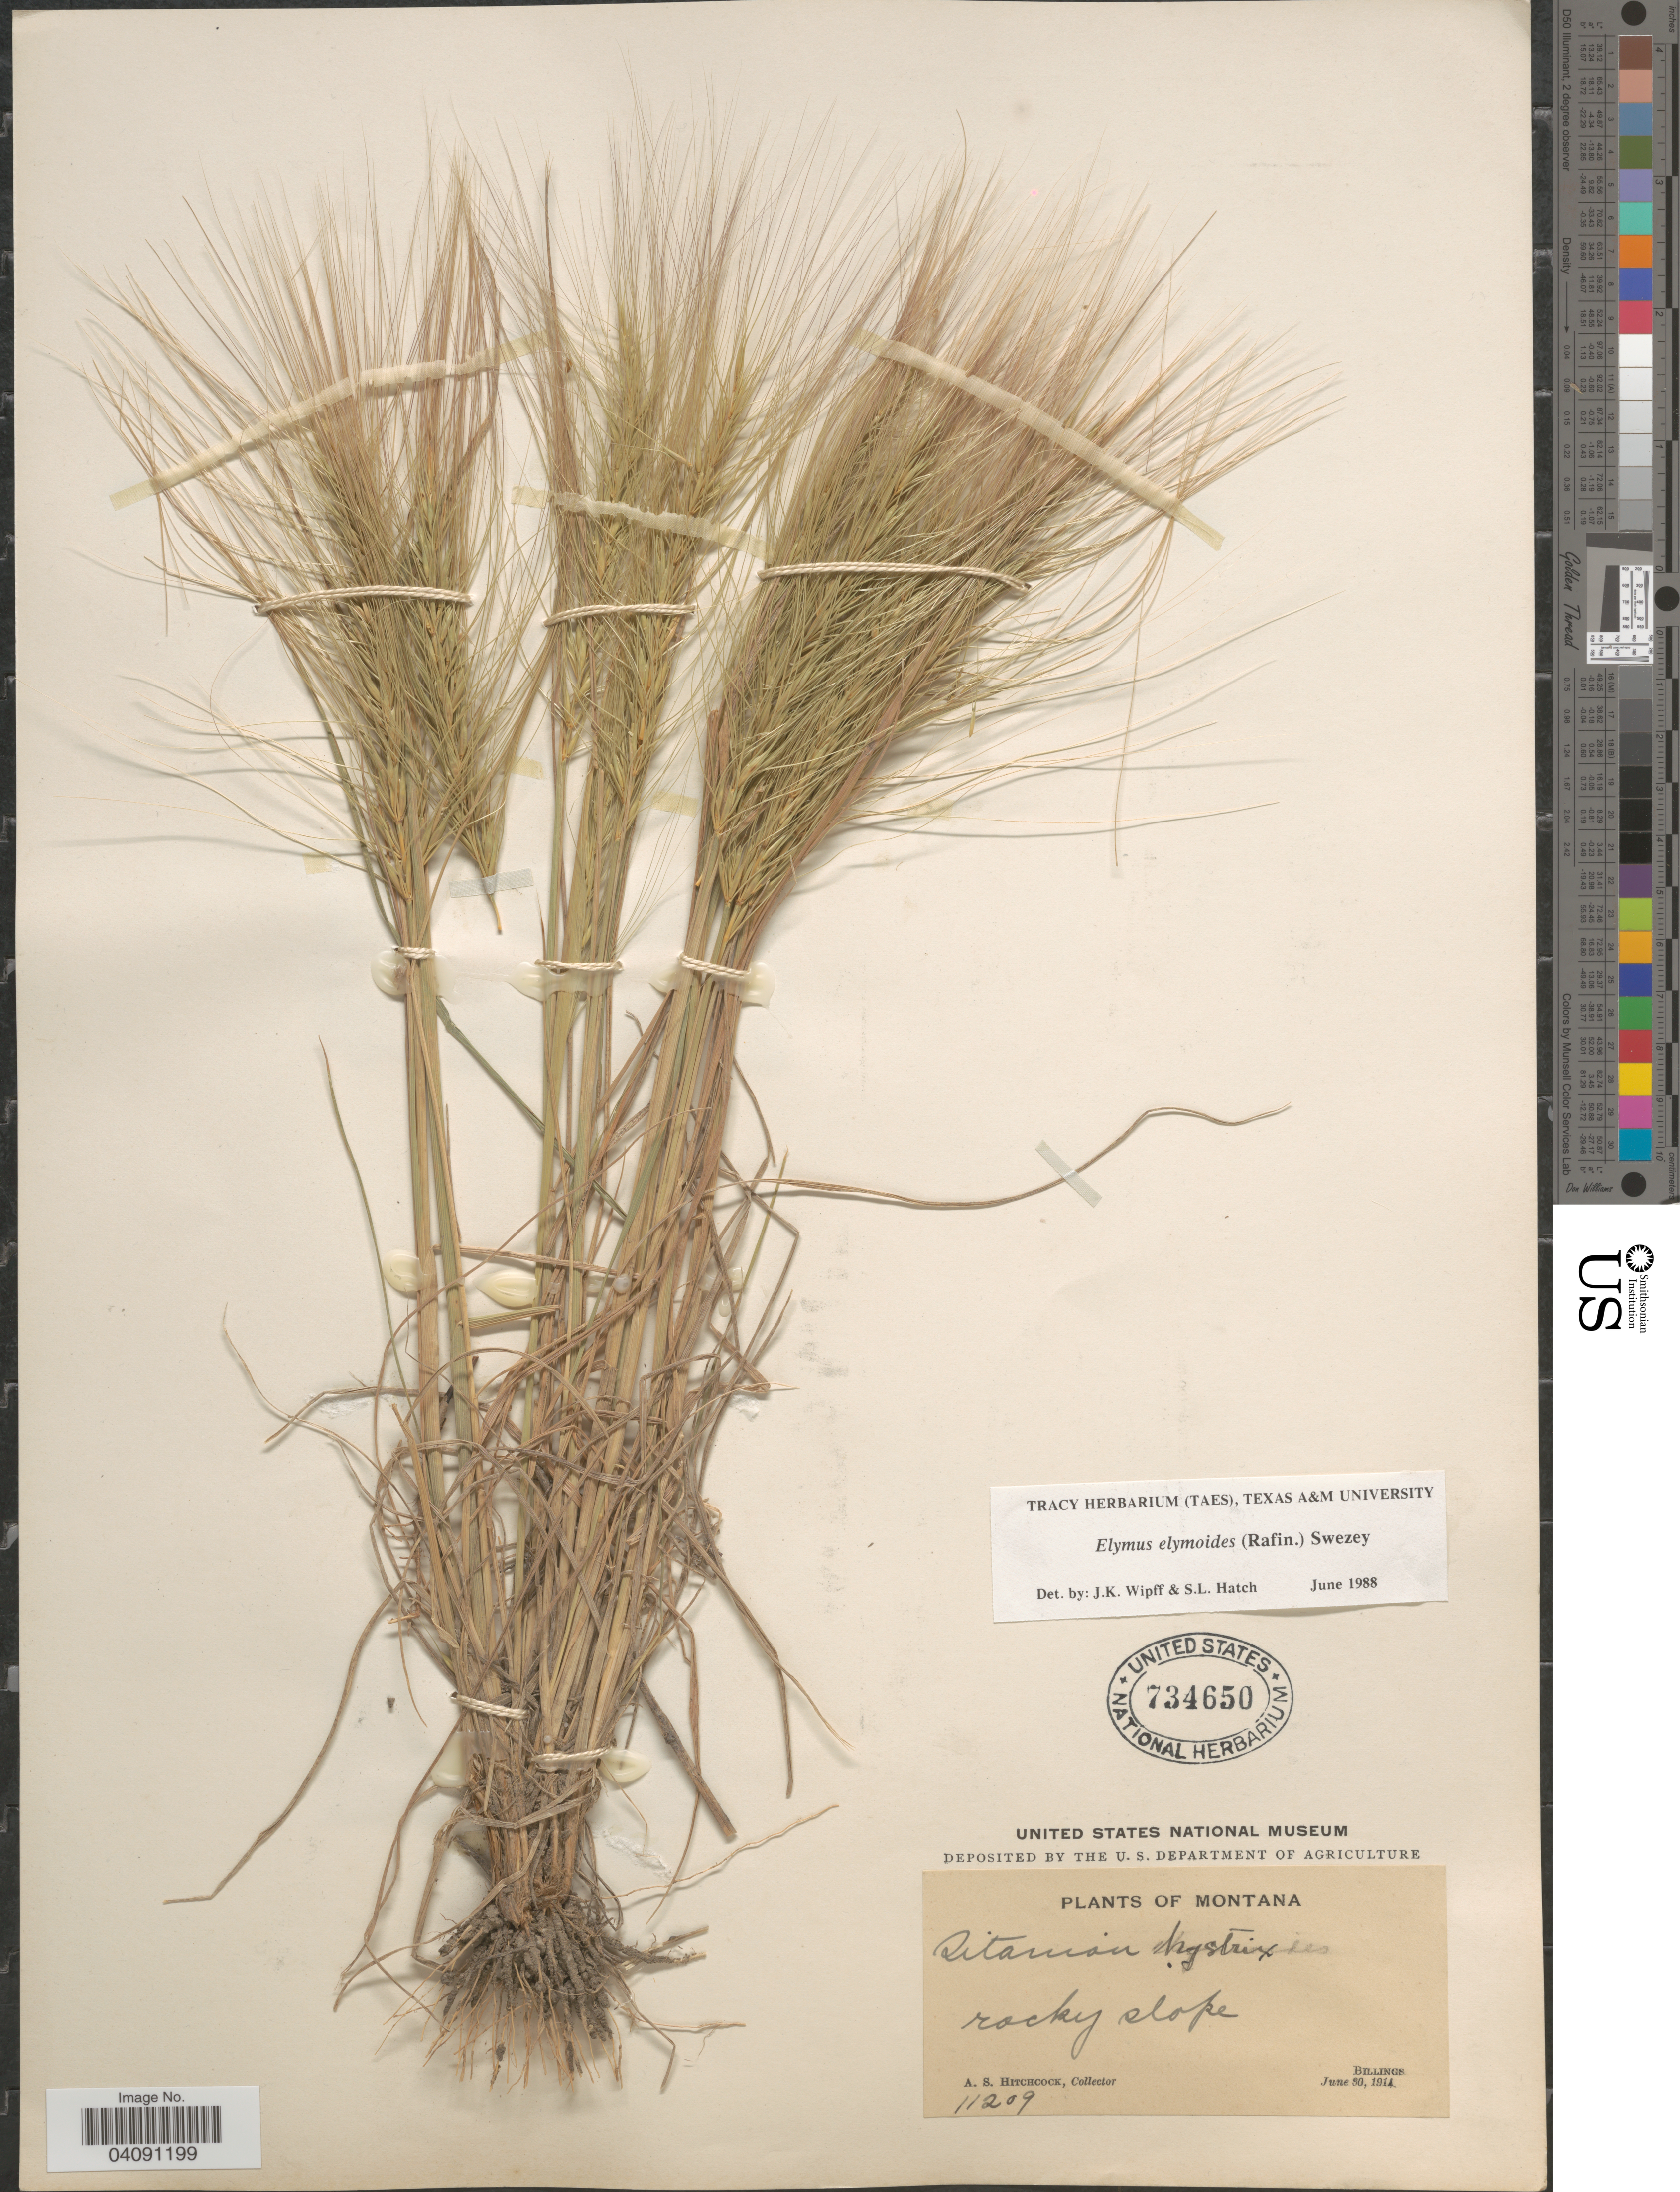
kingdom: Plantae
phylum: Tracheophyta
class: Liliopsida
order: Poales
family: Poaceae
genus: Elymus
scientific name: Elymus canadensis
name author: L.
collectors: A. S. Hitchcock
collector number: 11209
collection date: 1914-06-30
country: United States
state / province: Montana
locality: Rocky slope. Billings.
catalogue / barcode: US 734650